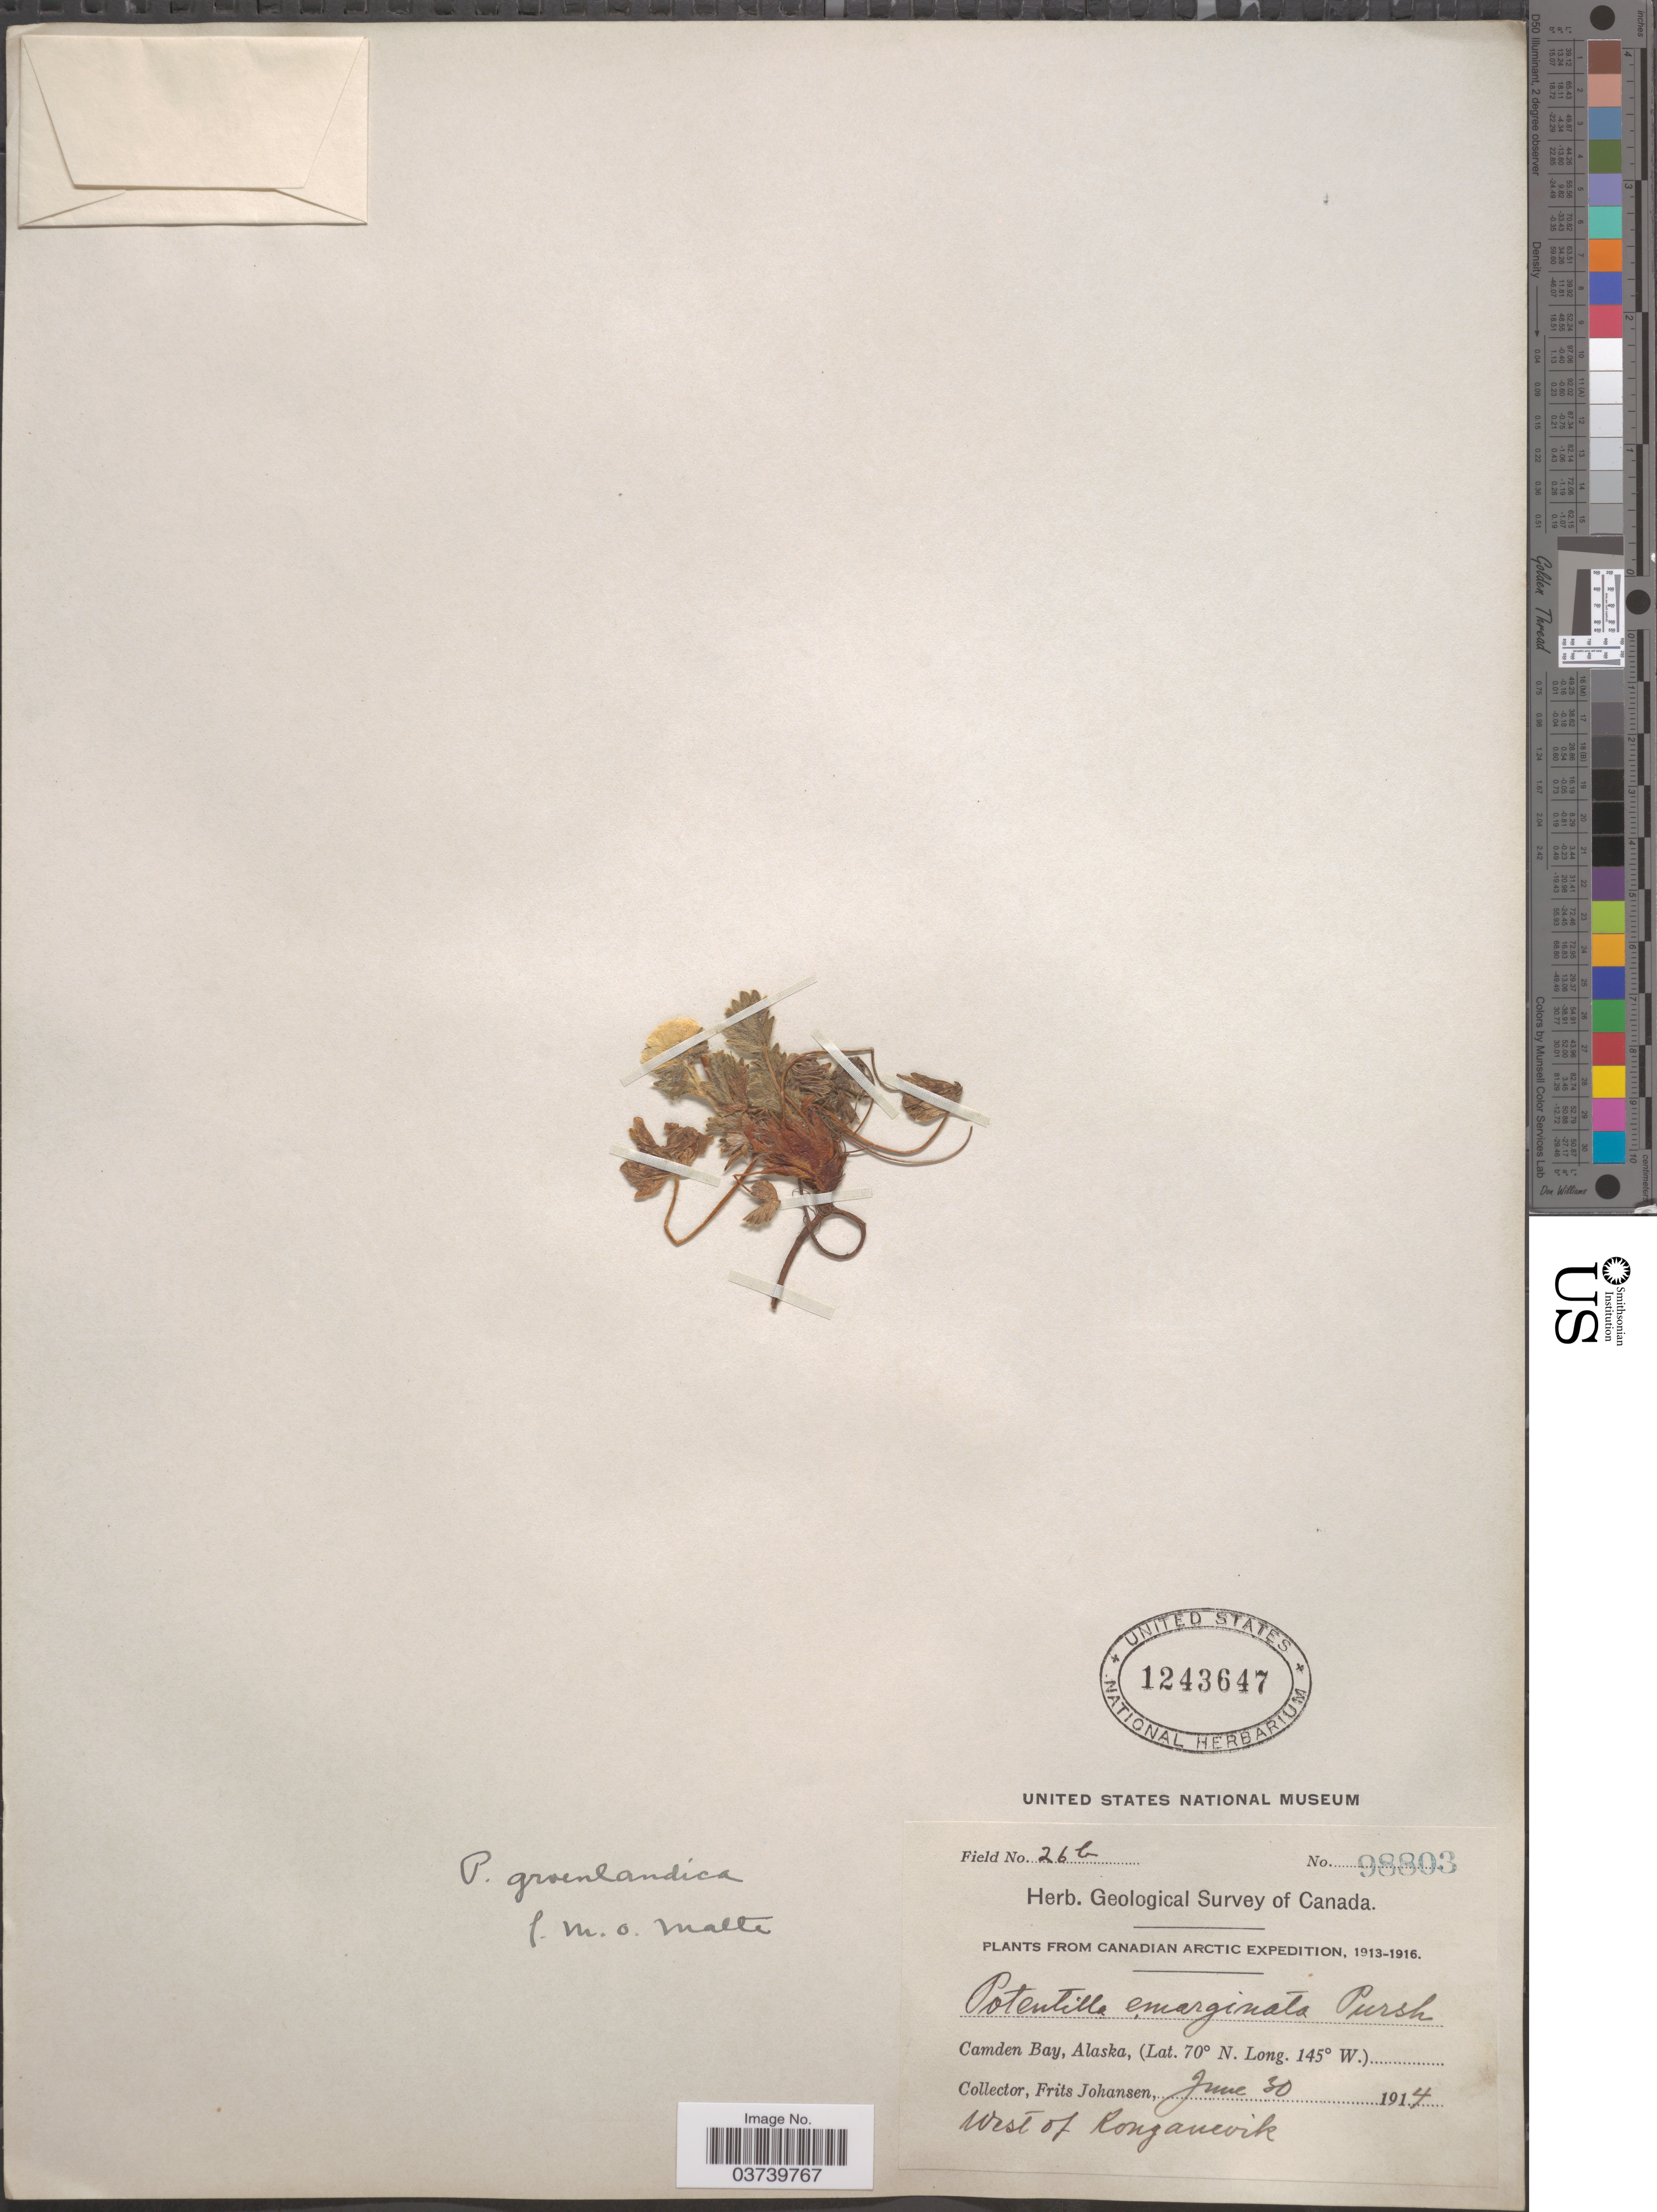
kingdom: Plantae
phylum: Tracheophyta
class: Magnoliopsida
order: Rosales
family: Rosaceae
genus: Potentilla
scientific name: Potentilla groenlandica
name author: R. Br.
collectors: F. Johansen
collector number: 26b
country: United States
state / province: Alaska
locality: Canadian Arctic. Camden Bay, West of Konganevik.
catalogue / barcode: US 1243647